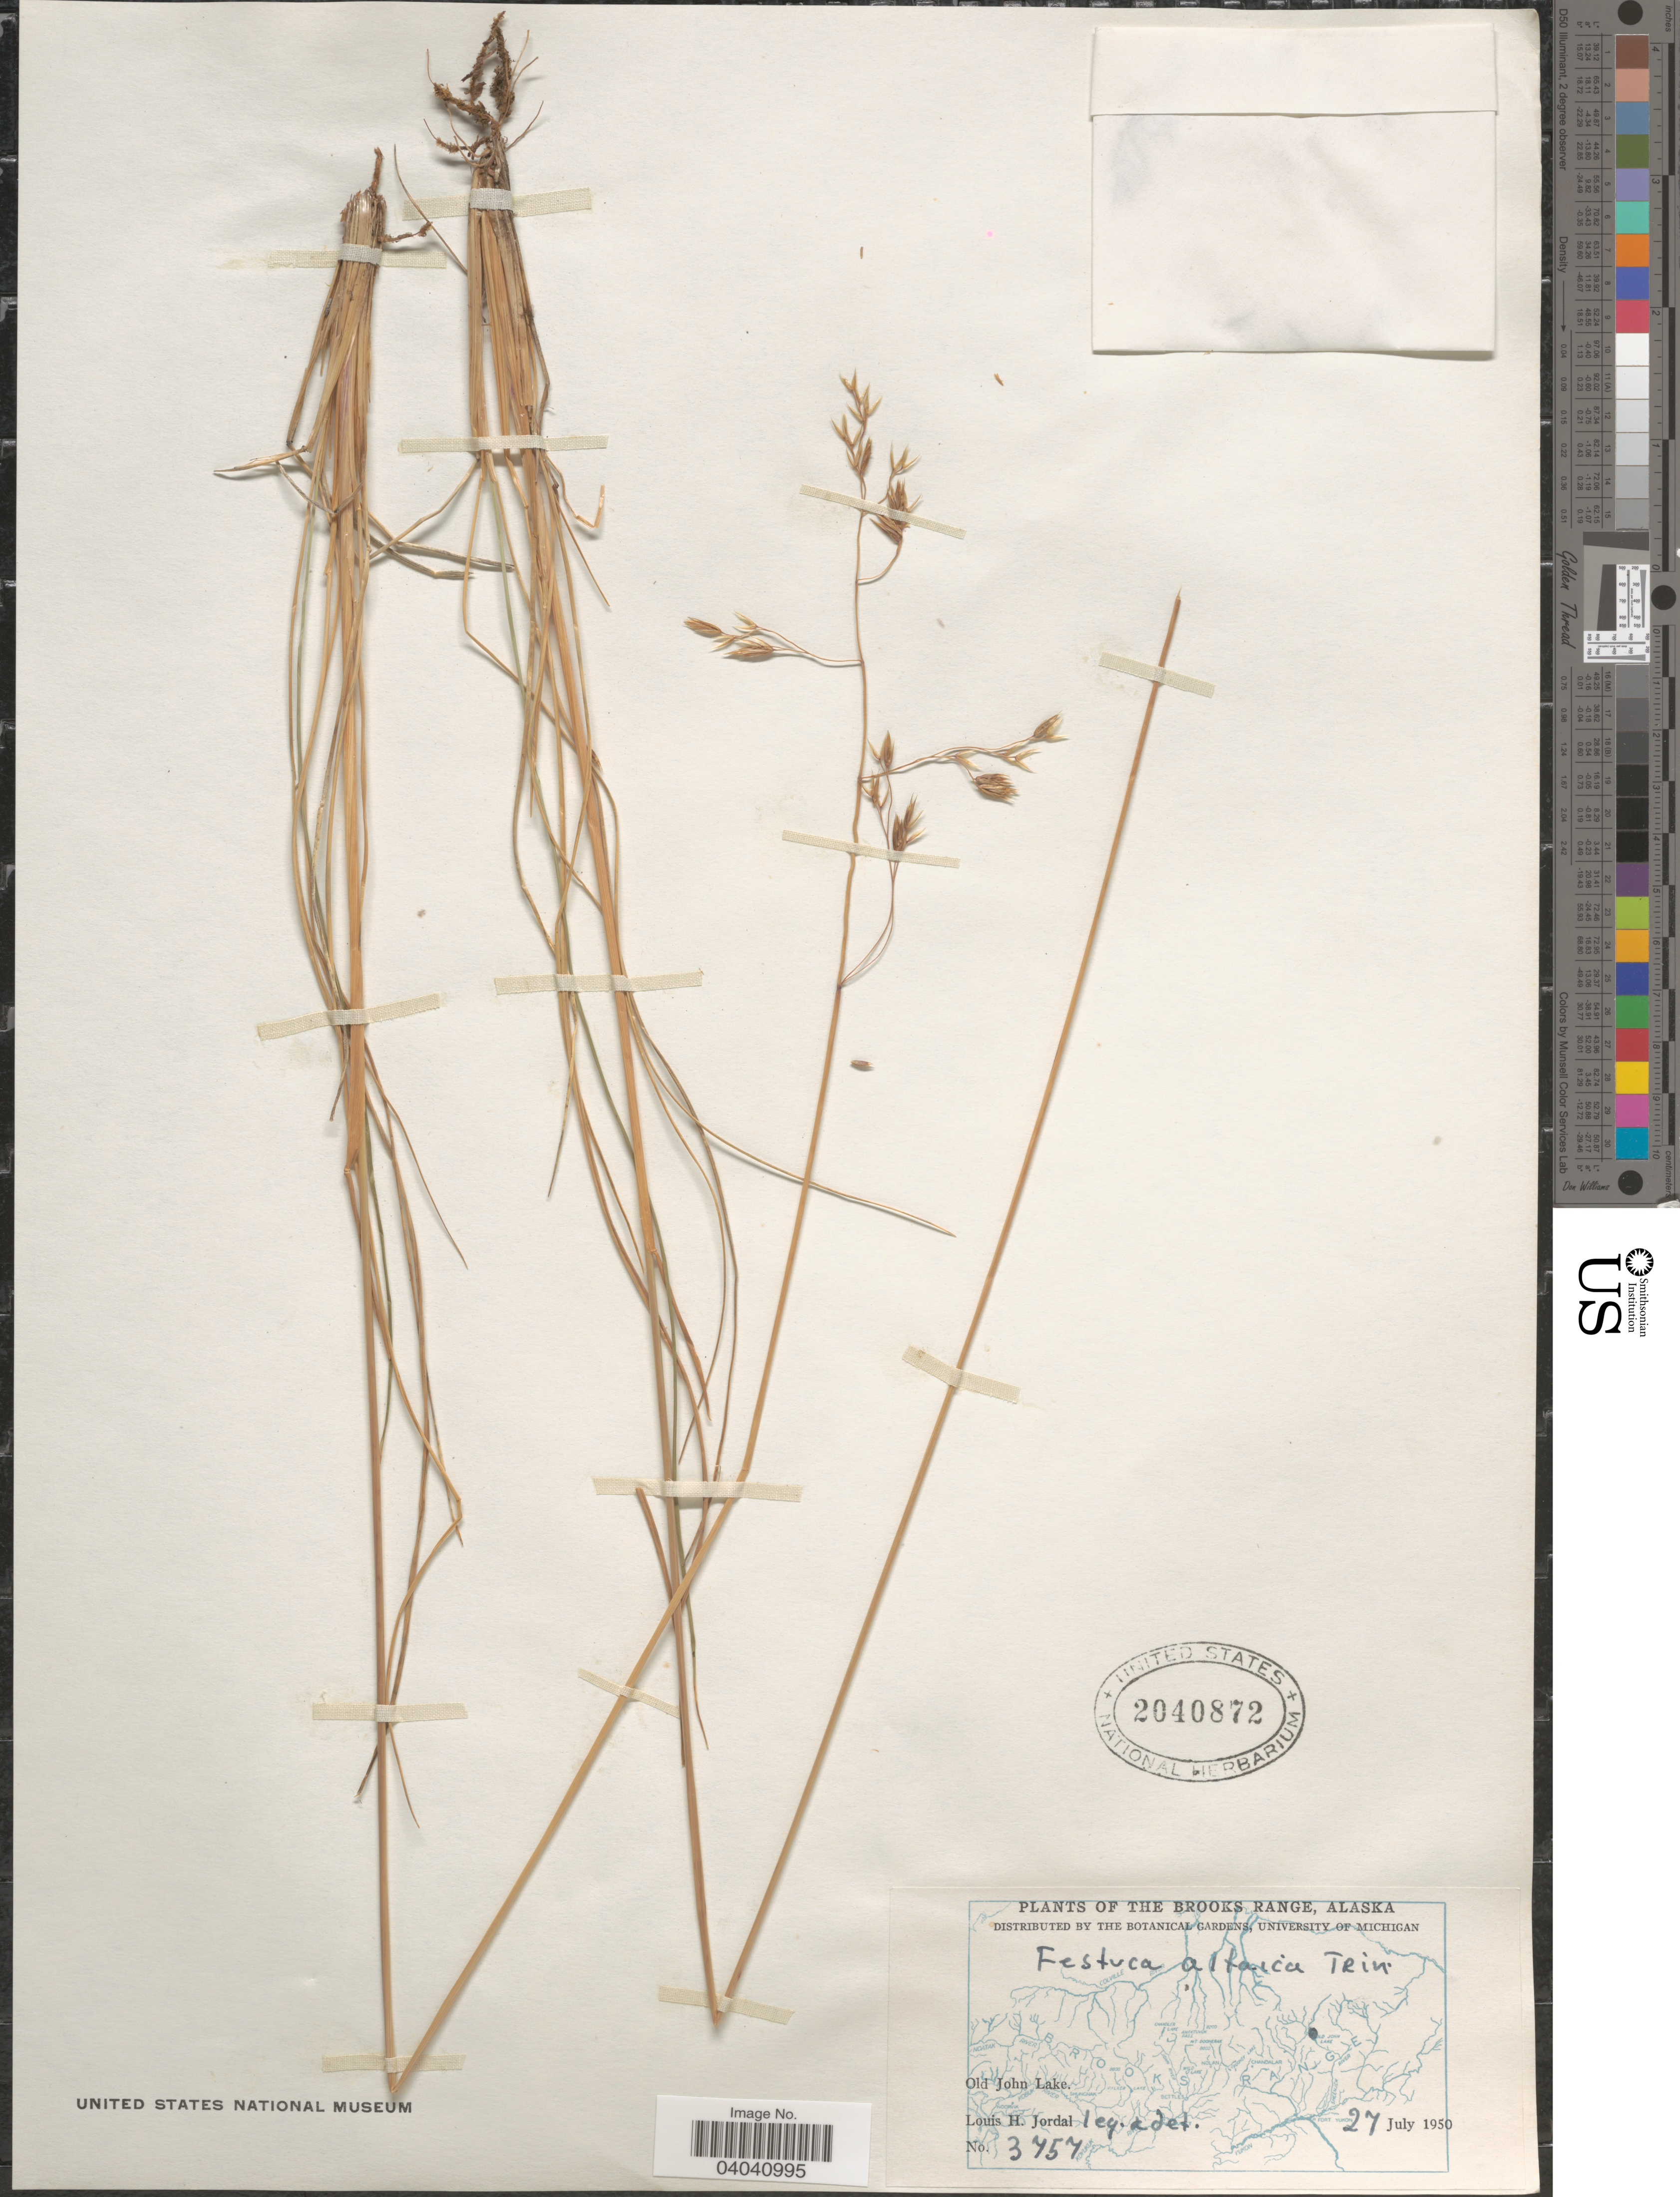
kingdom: Plantae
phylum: Tracheophyta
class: Liliopsida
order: Poales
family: Poaceae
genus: Festuca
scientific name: Festuca altaica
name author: Trin.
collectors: L. Jordal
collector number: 3757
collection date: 1950-07-27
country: United States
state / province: Alaska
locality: Brooks Range. Old John Lake.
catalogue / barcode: US 2040872